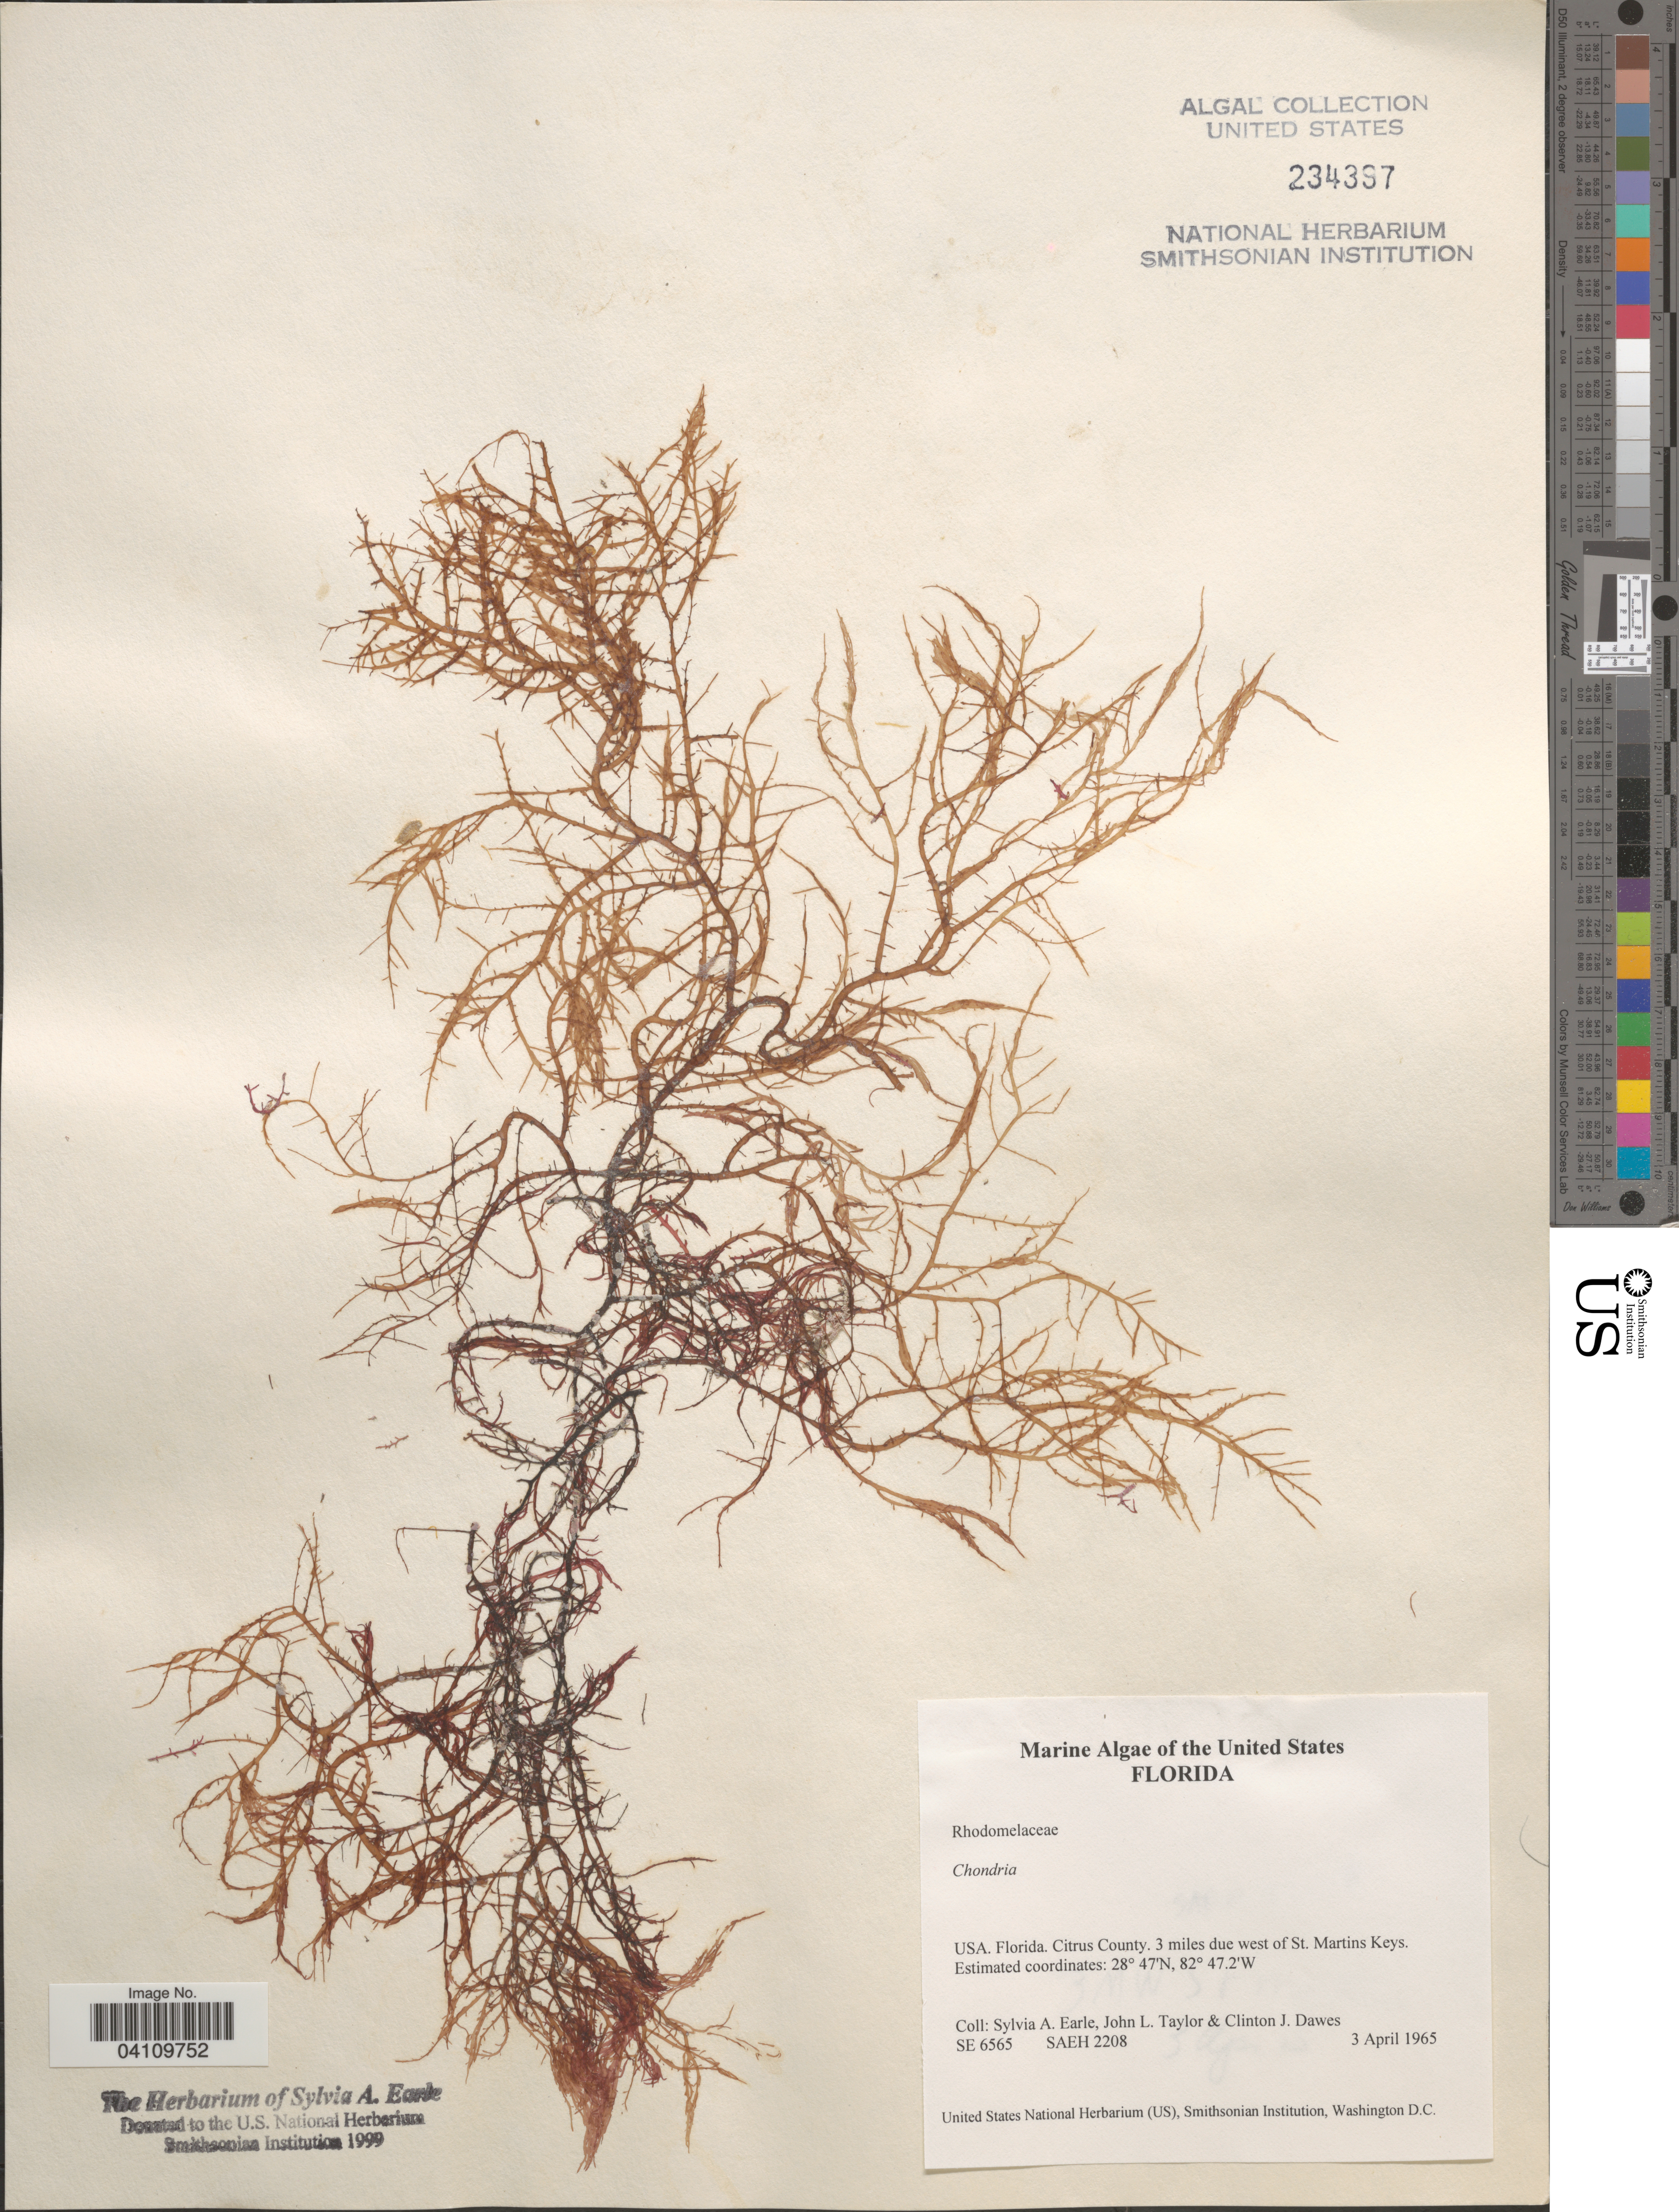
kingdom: Plantae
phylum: Rhodophyta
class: Florideophyceae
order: Ceramiales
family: Rhodomelaceae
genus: Chondria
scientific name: Chondria sp.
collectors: S. A. Earle, J. L. Taylor & C. Dawes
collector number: SE 6565/SAEH 2208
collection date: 1965-04-03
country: United States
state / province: Florida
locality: Citrus County. 3 miles due west of St. Martins Keys.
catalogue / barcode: US 234397